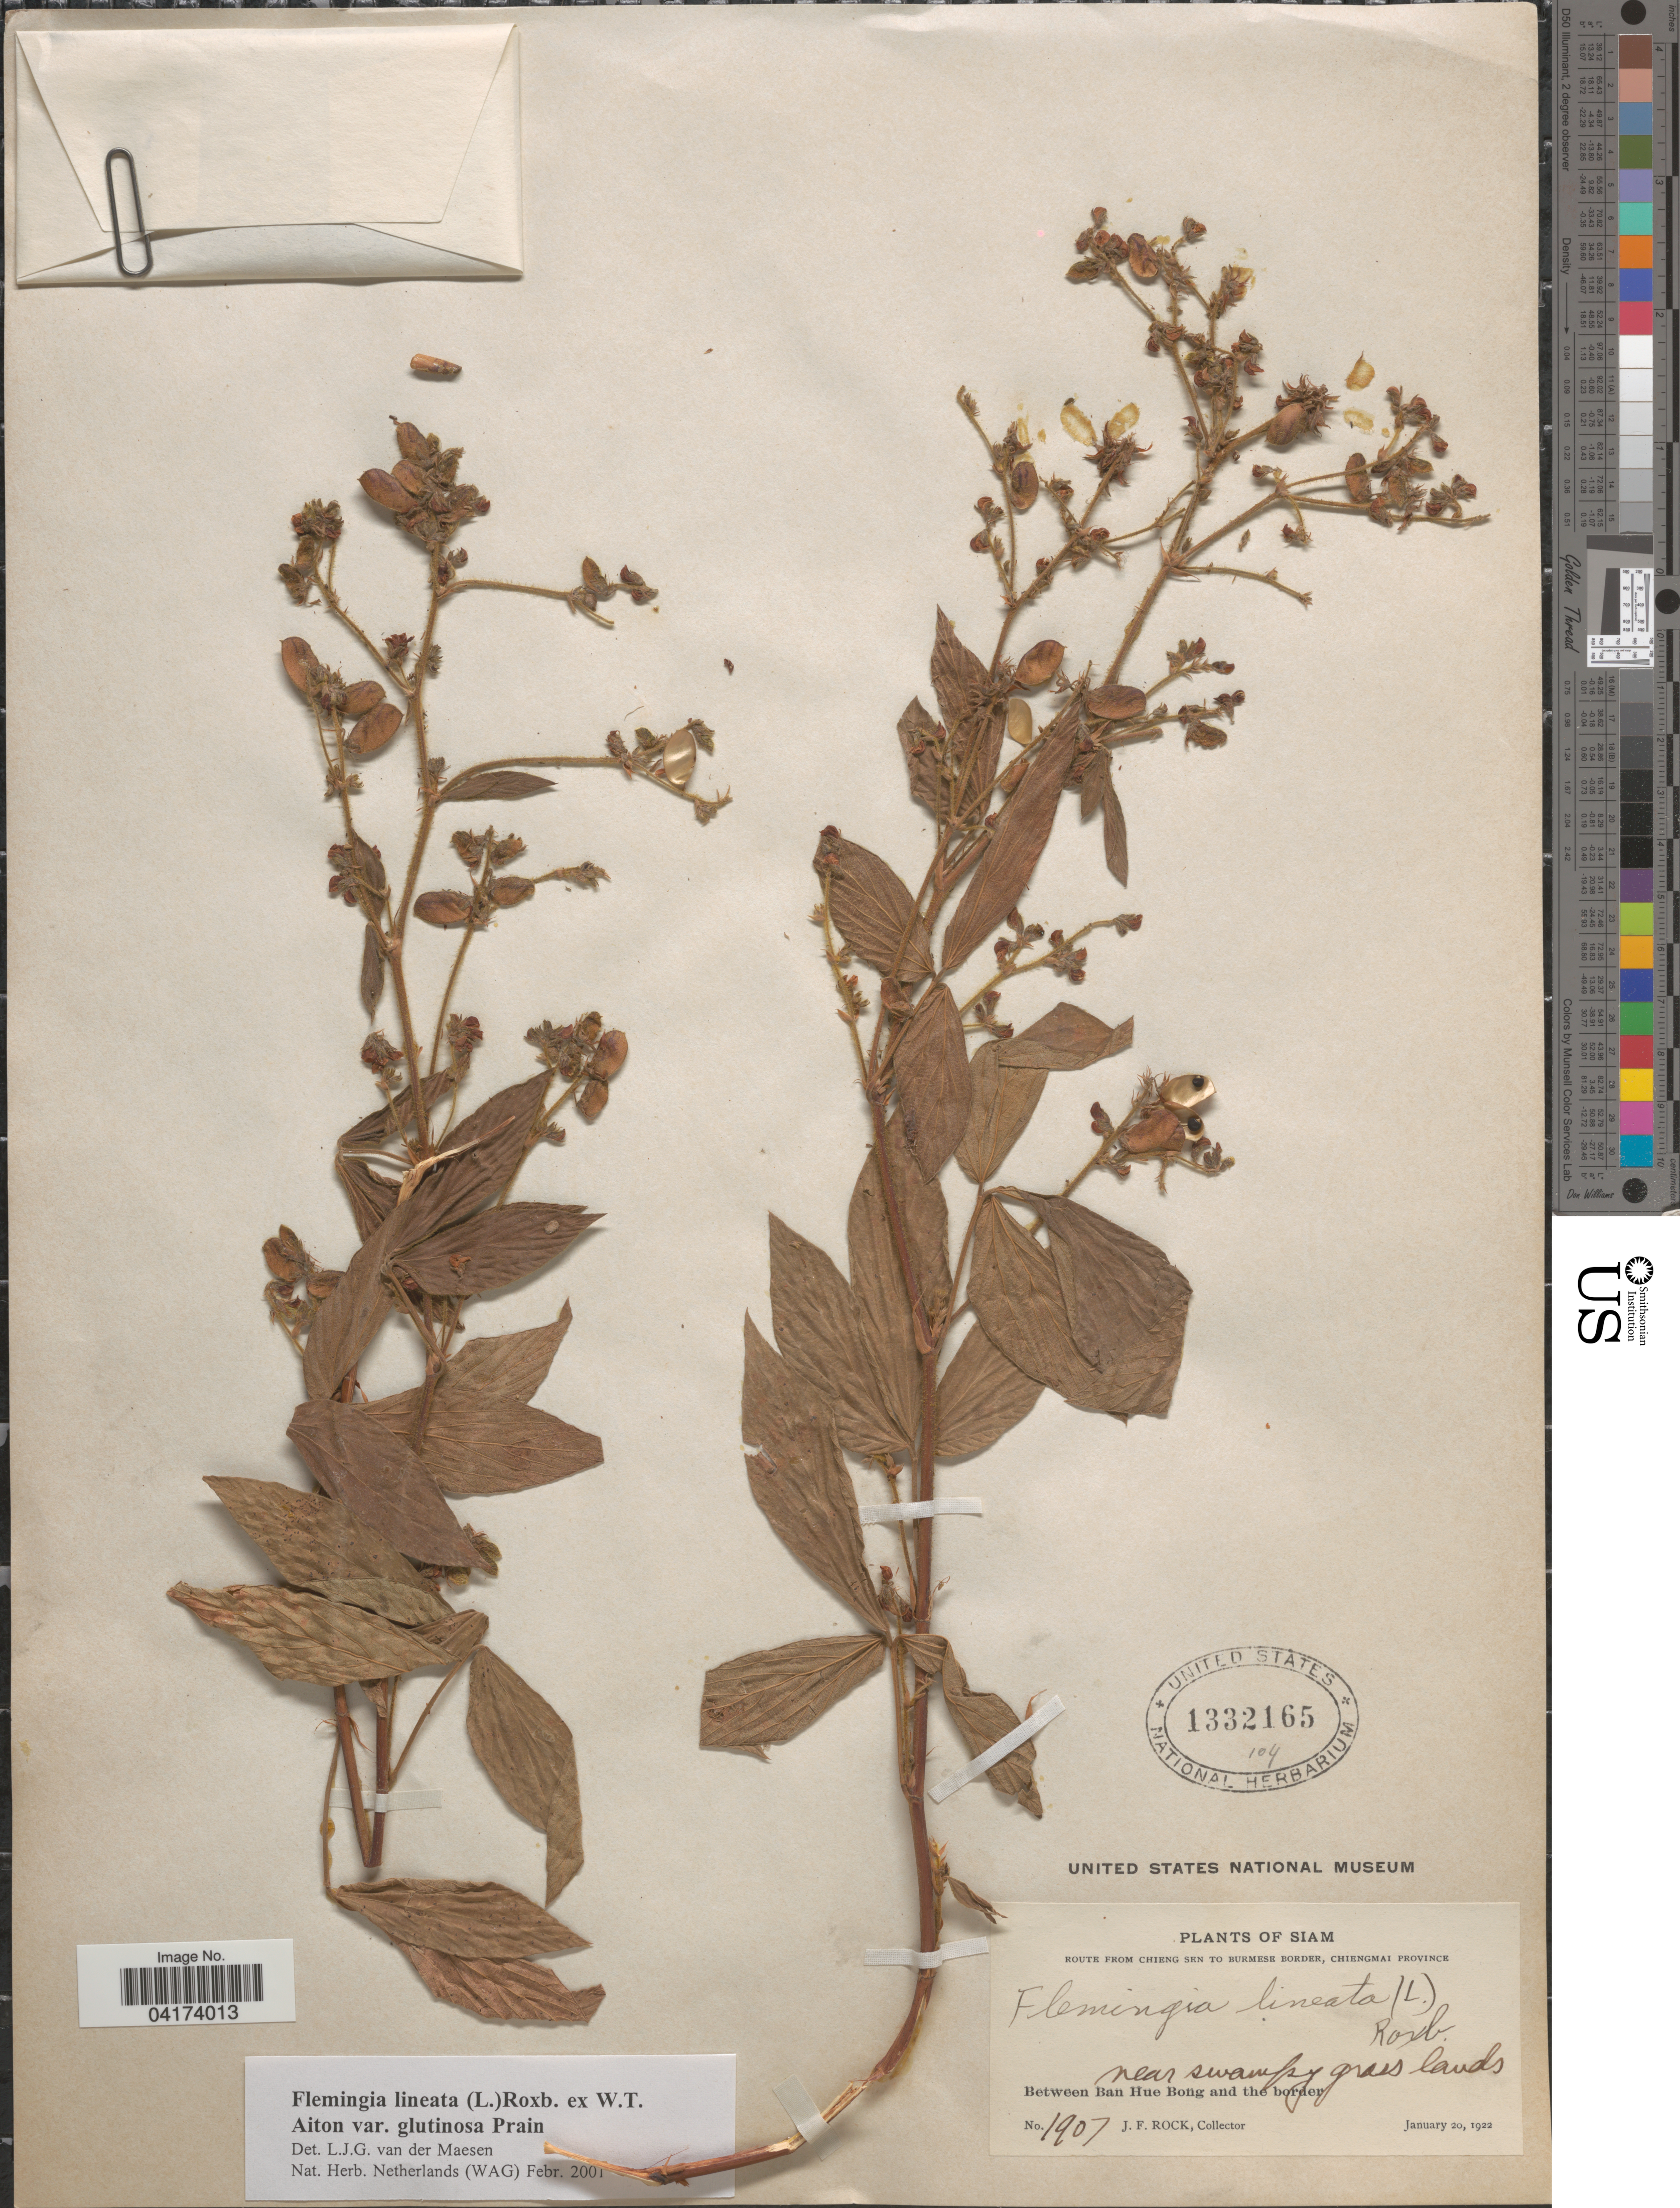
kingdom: Plantae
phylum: Tracheophyta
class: Magnoliopsida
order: Fabales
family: Fabaceae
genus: Flemingia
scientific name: Flemingia lineata var. glutinosa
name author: Prain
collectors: J. Rock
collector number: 1907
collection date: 1922-01-20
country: Thailand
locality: Between Ban Hue Bong and the border. Near swampy grass lands. Siam.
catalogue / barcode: US 1332165